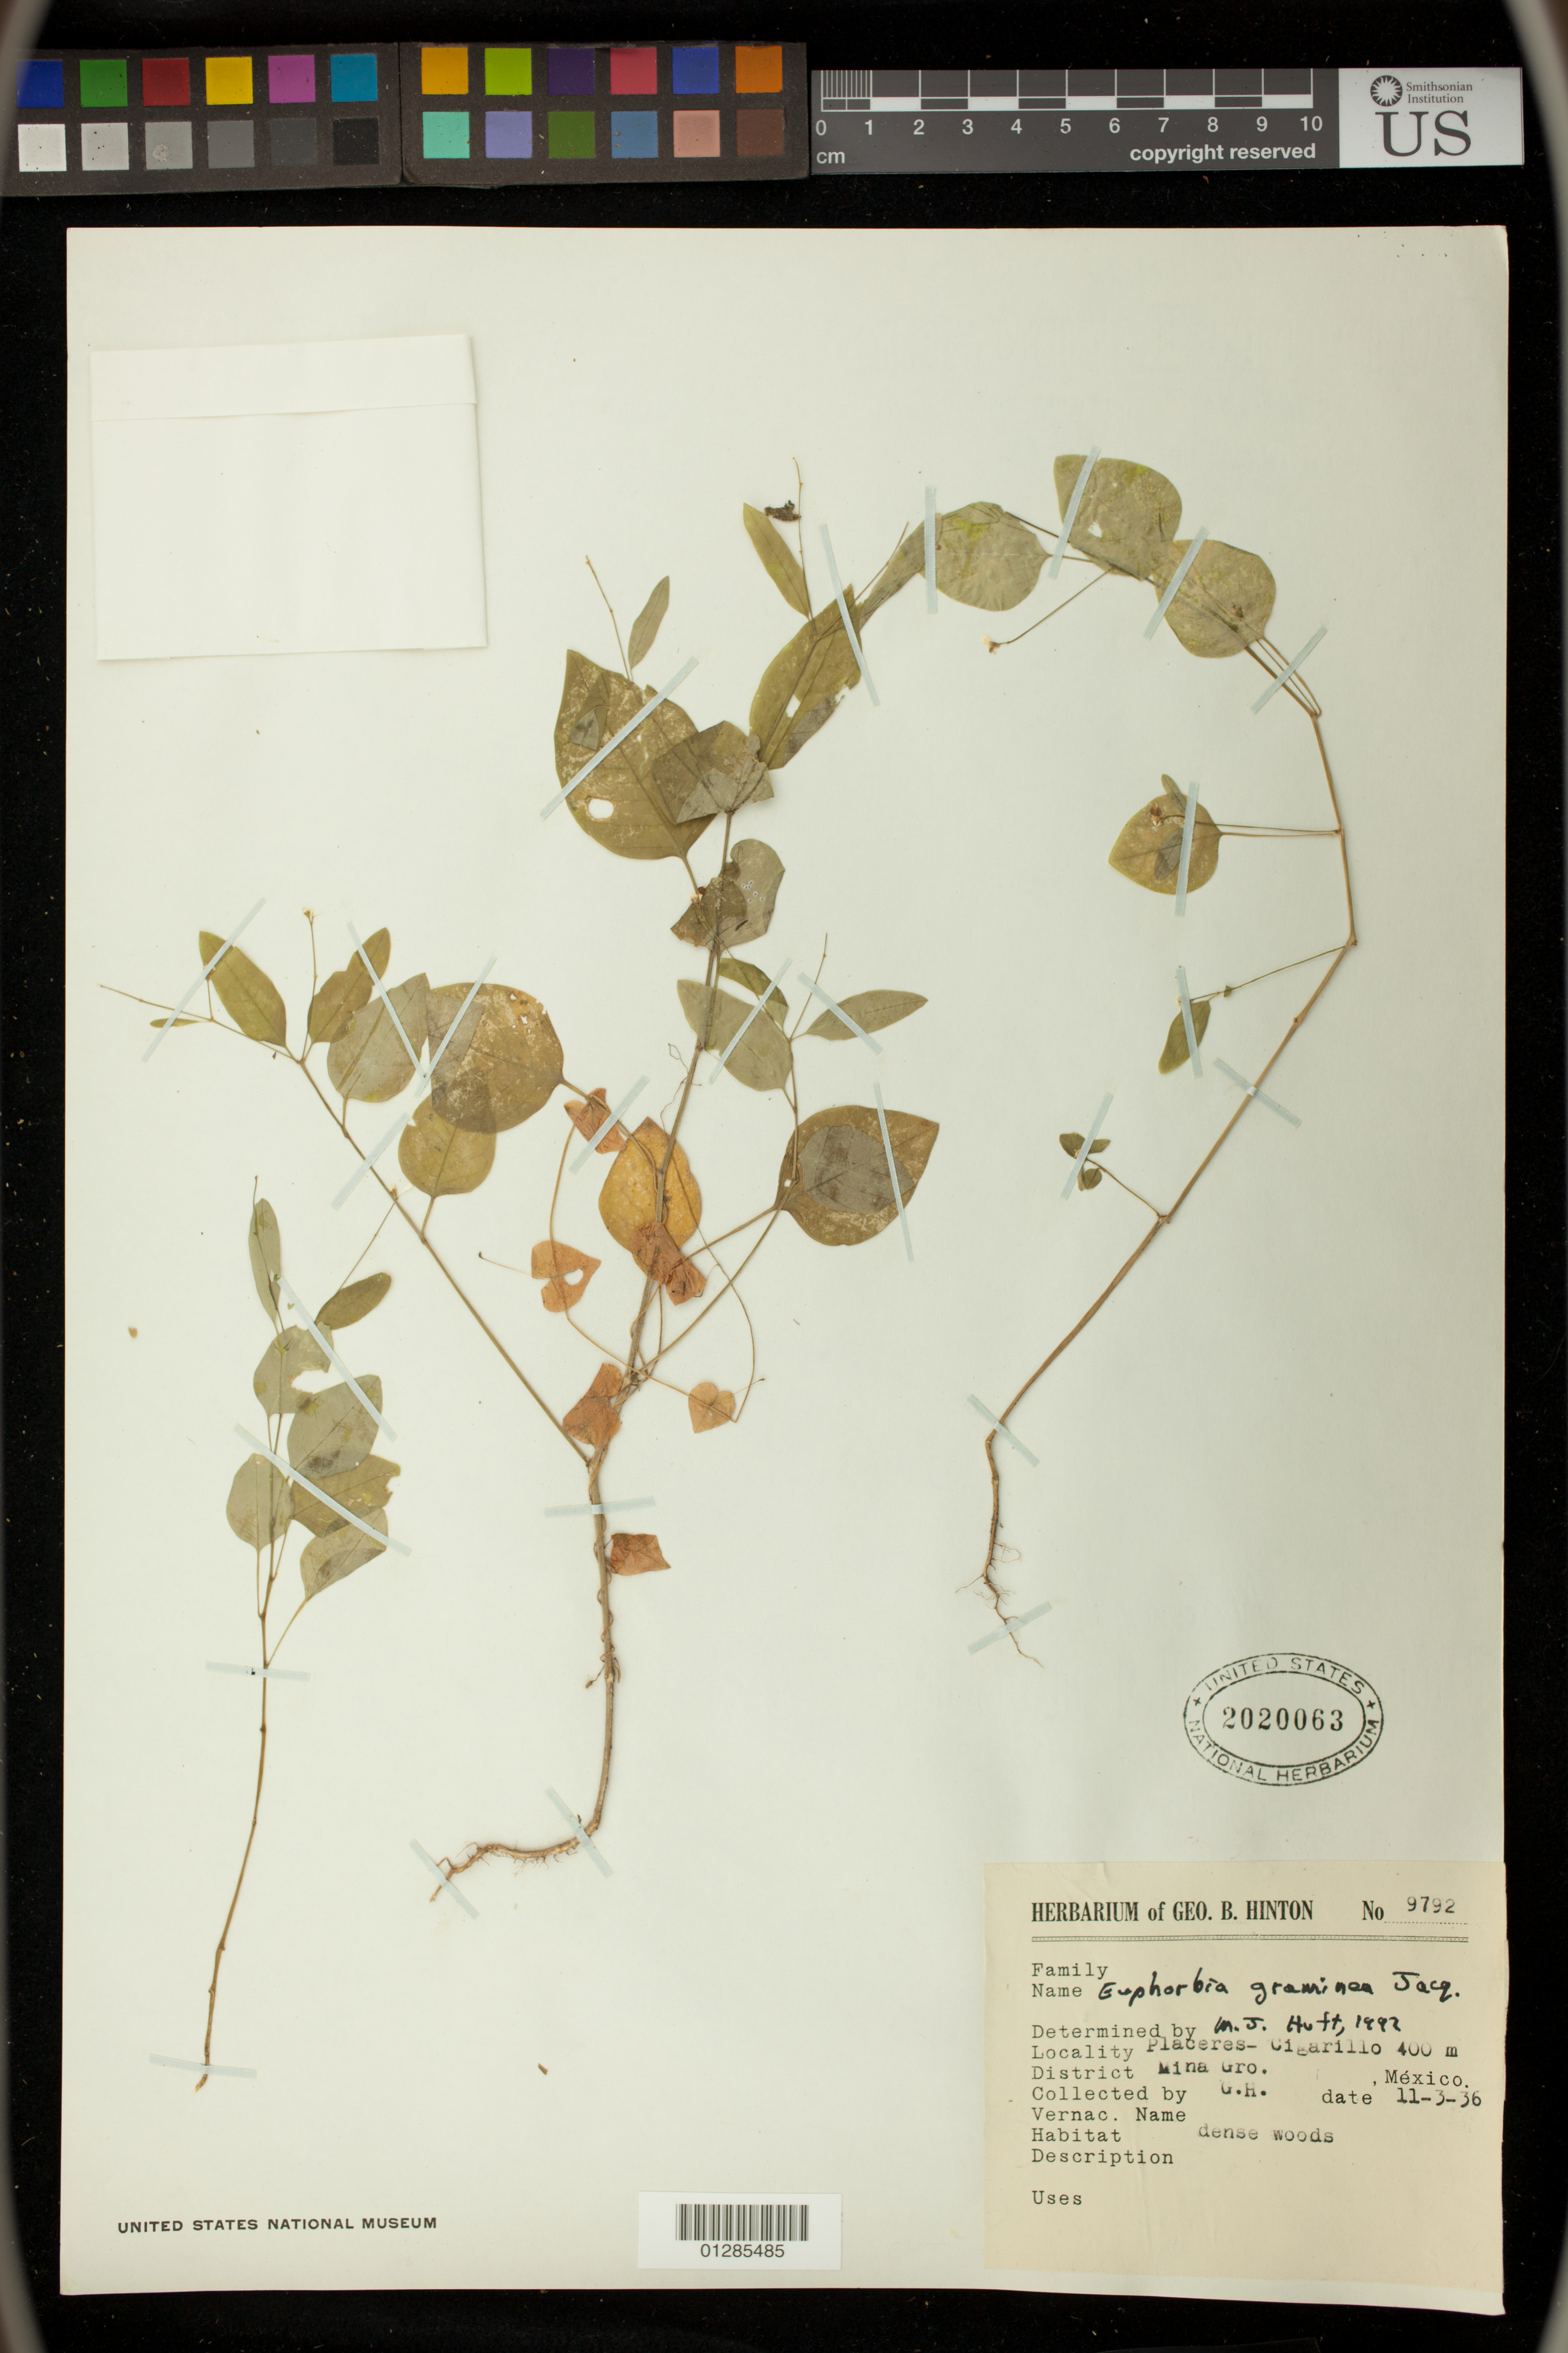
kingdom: Plantae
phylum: Tracheophyta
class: Magnoliopsida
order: Malpighiales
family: Euphorbiaceae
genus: Euphorbia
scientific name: Euphorbia graminea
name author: Jacq.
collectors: G. B. Hinton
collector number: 9792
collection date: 1936-11-03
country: Mexico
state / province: Guerrero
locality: Mina Gro. Placeres-Cigarillo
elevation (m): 400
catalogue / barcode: US 2020063